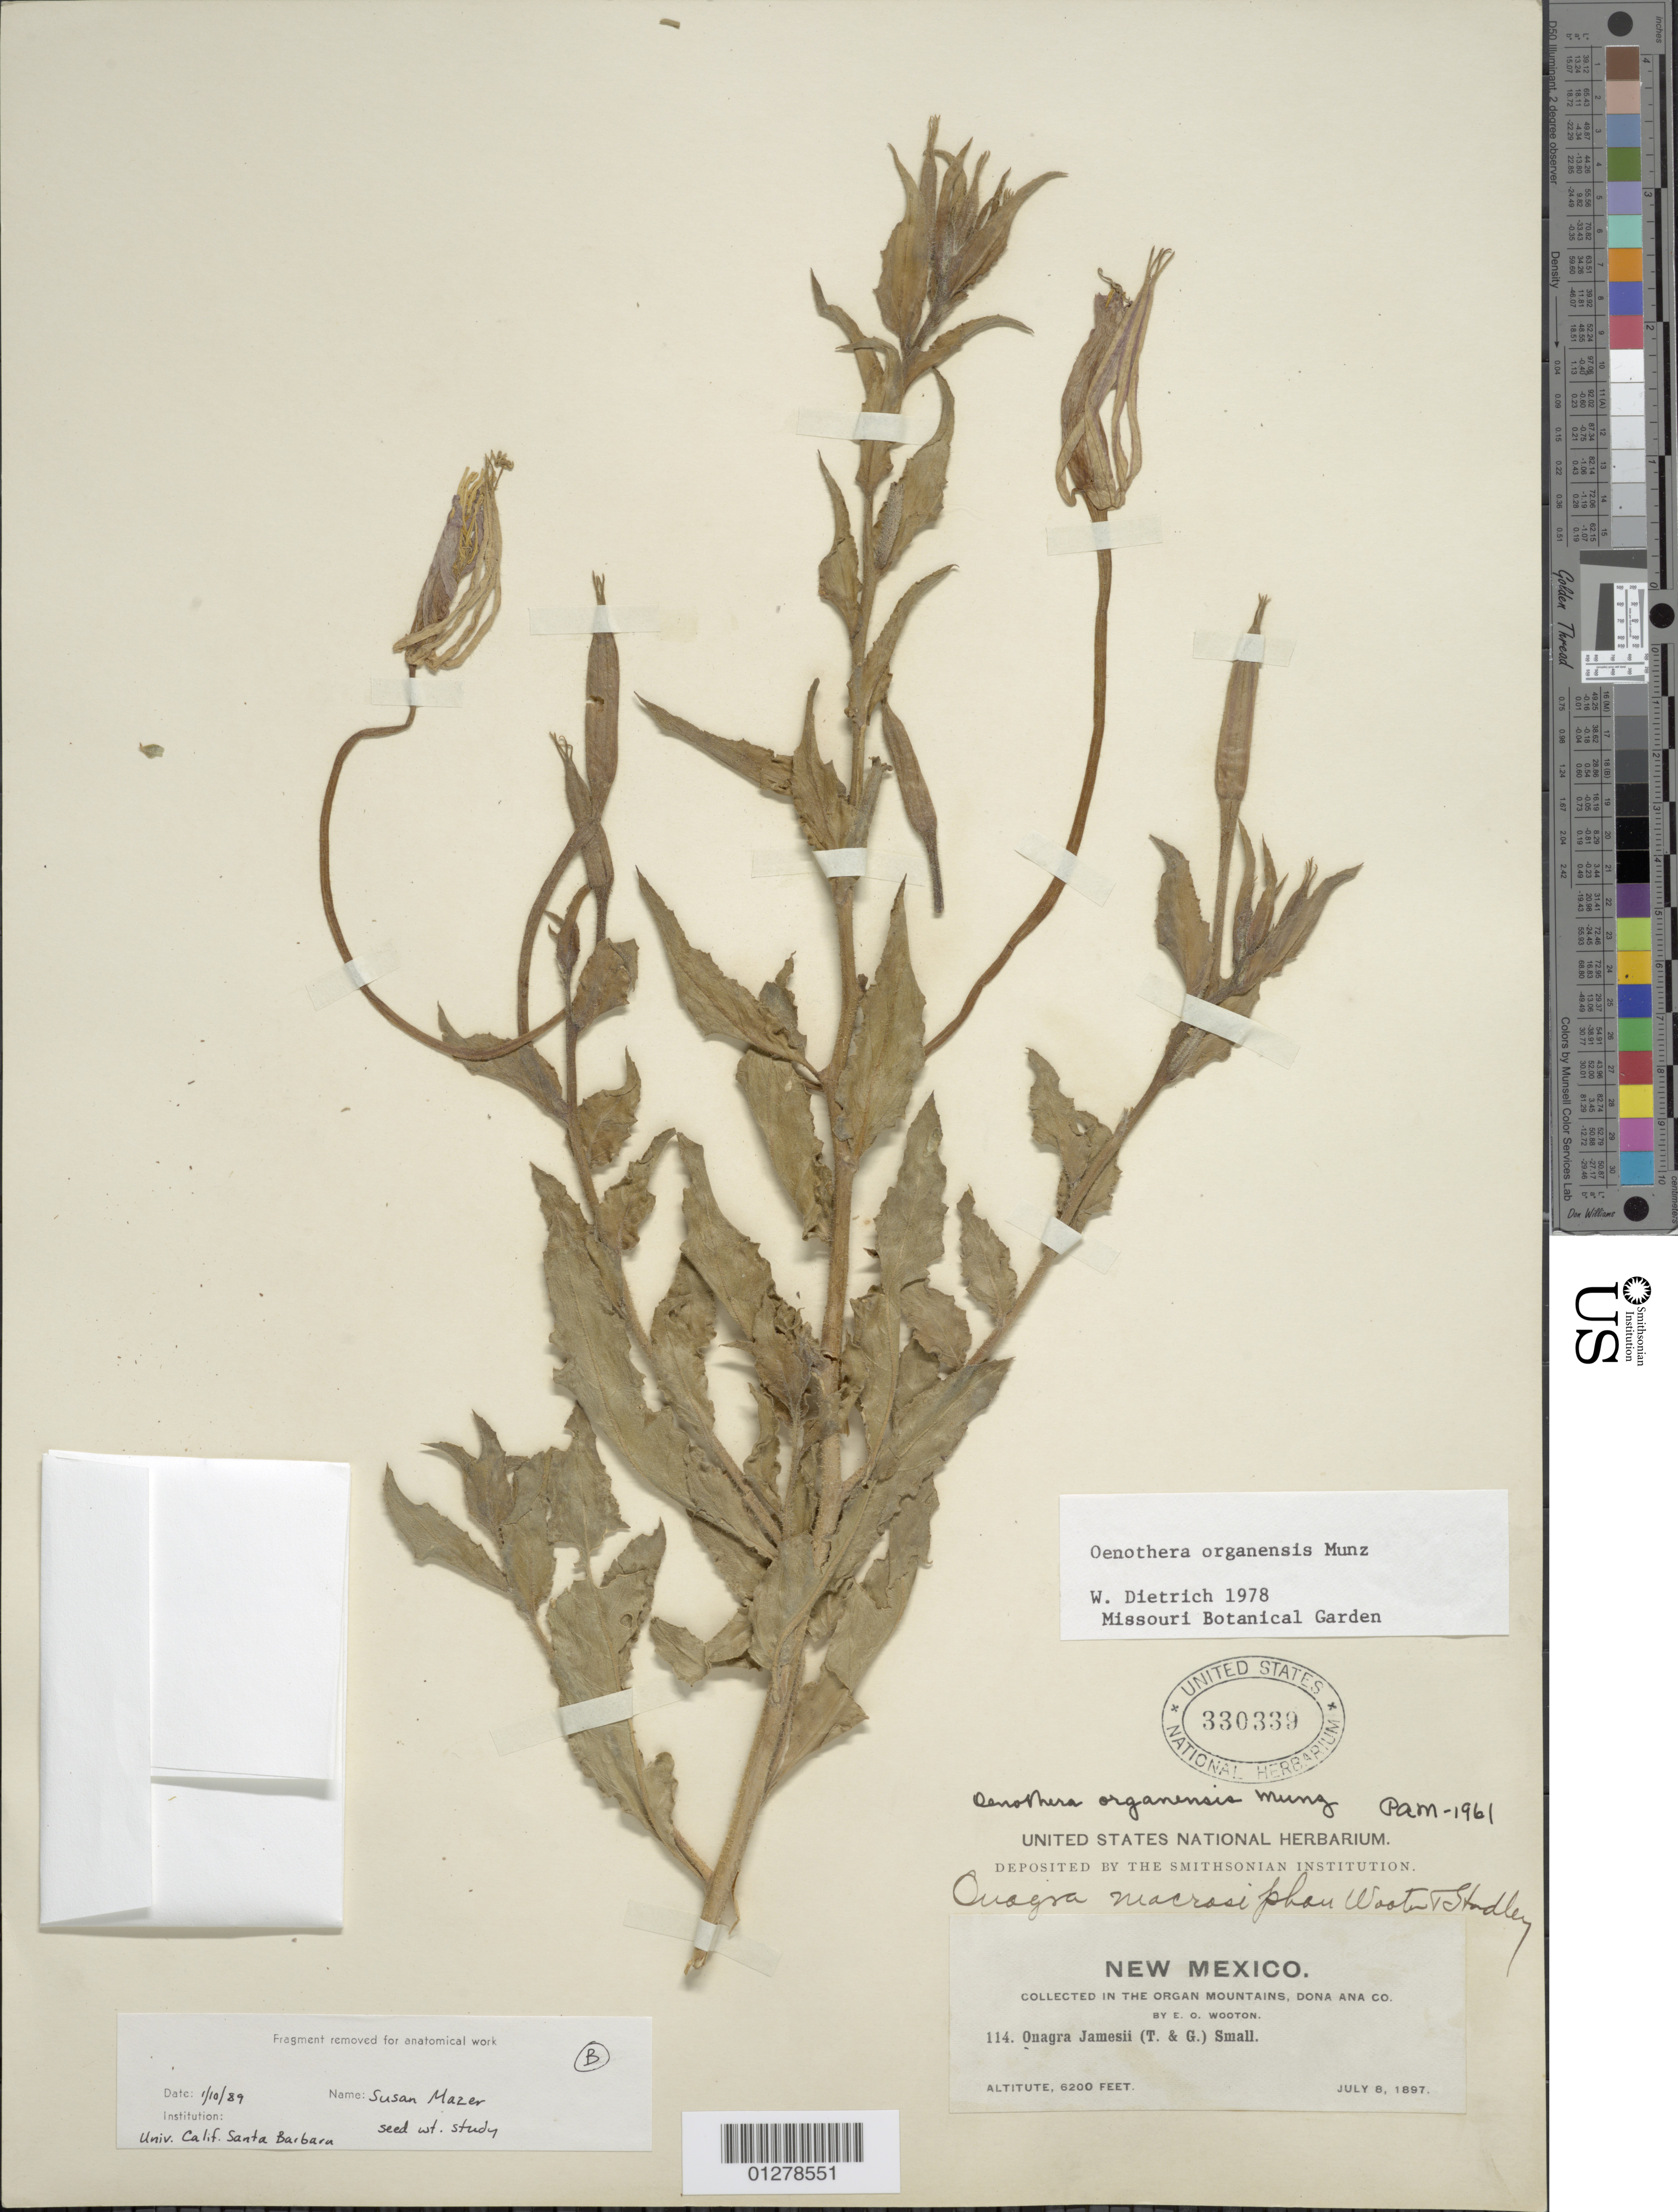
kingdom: Plantae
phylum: Tracheophyta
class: Magnoliopsida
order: Myrtales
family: Onagraceae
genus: Oenothera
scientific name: Oenothera organensis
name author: Munz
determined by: Dietrich, W.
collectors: E. O. Wooton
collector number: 114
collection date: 1897-07-08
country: United States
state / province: New Mexico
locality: Organ Mountains.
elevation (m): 1890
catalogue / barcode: US 330339